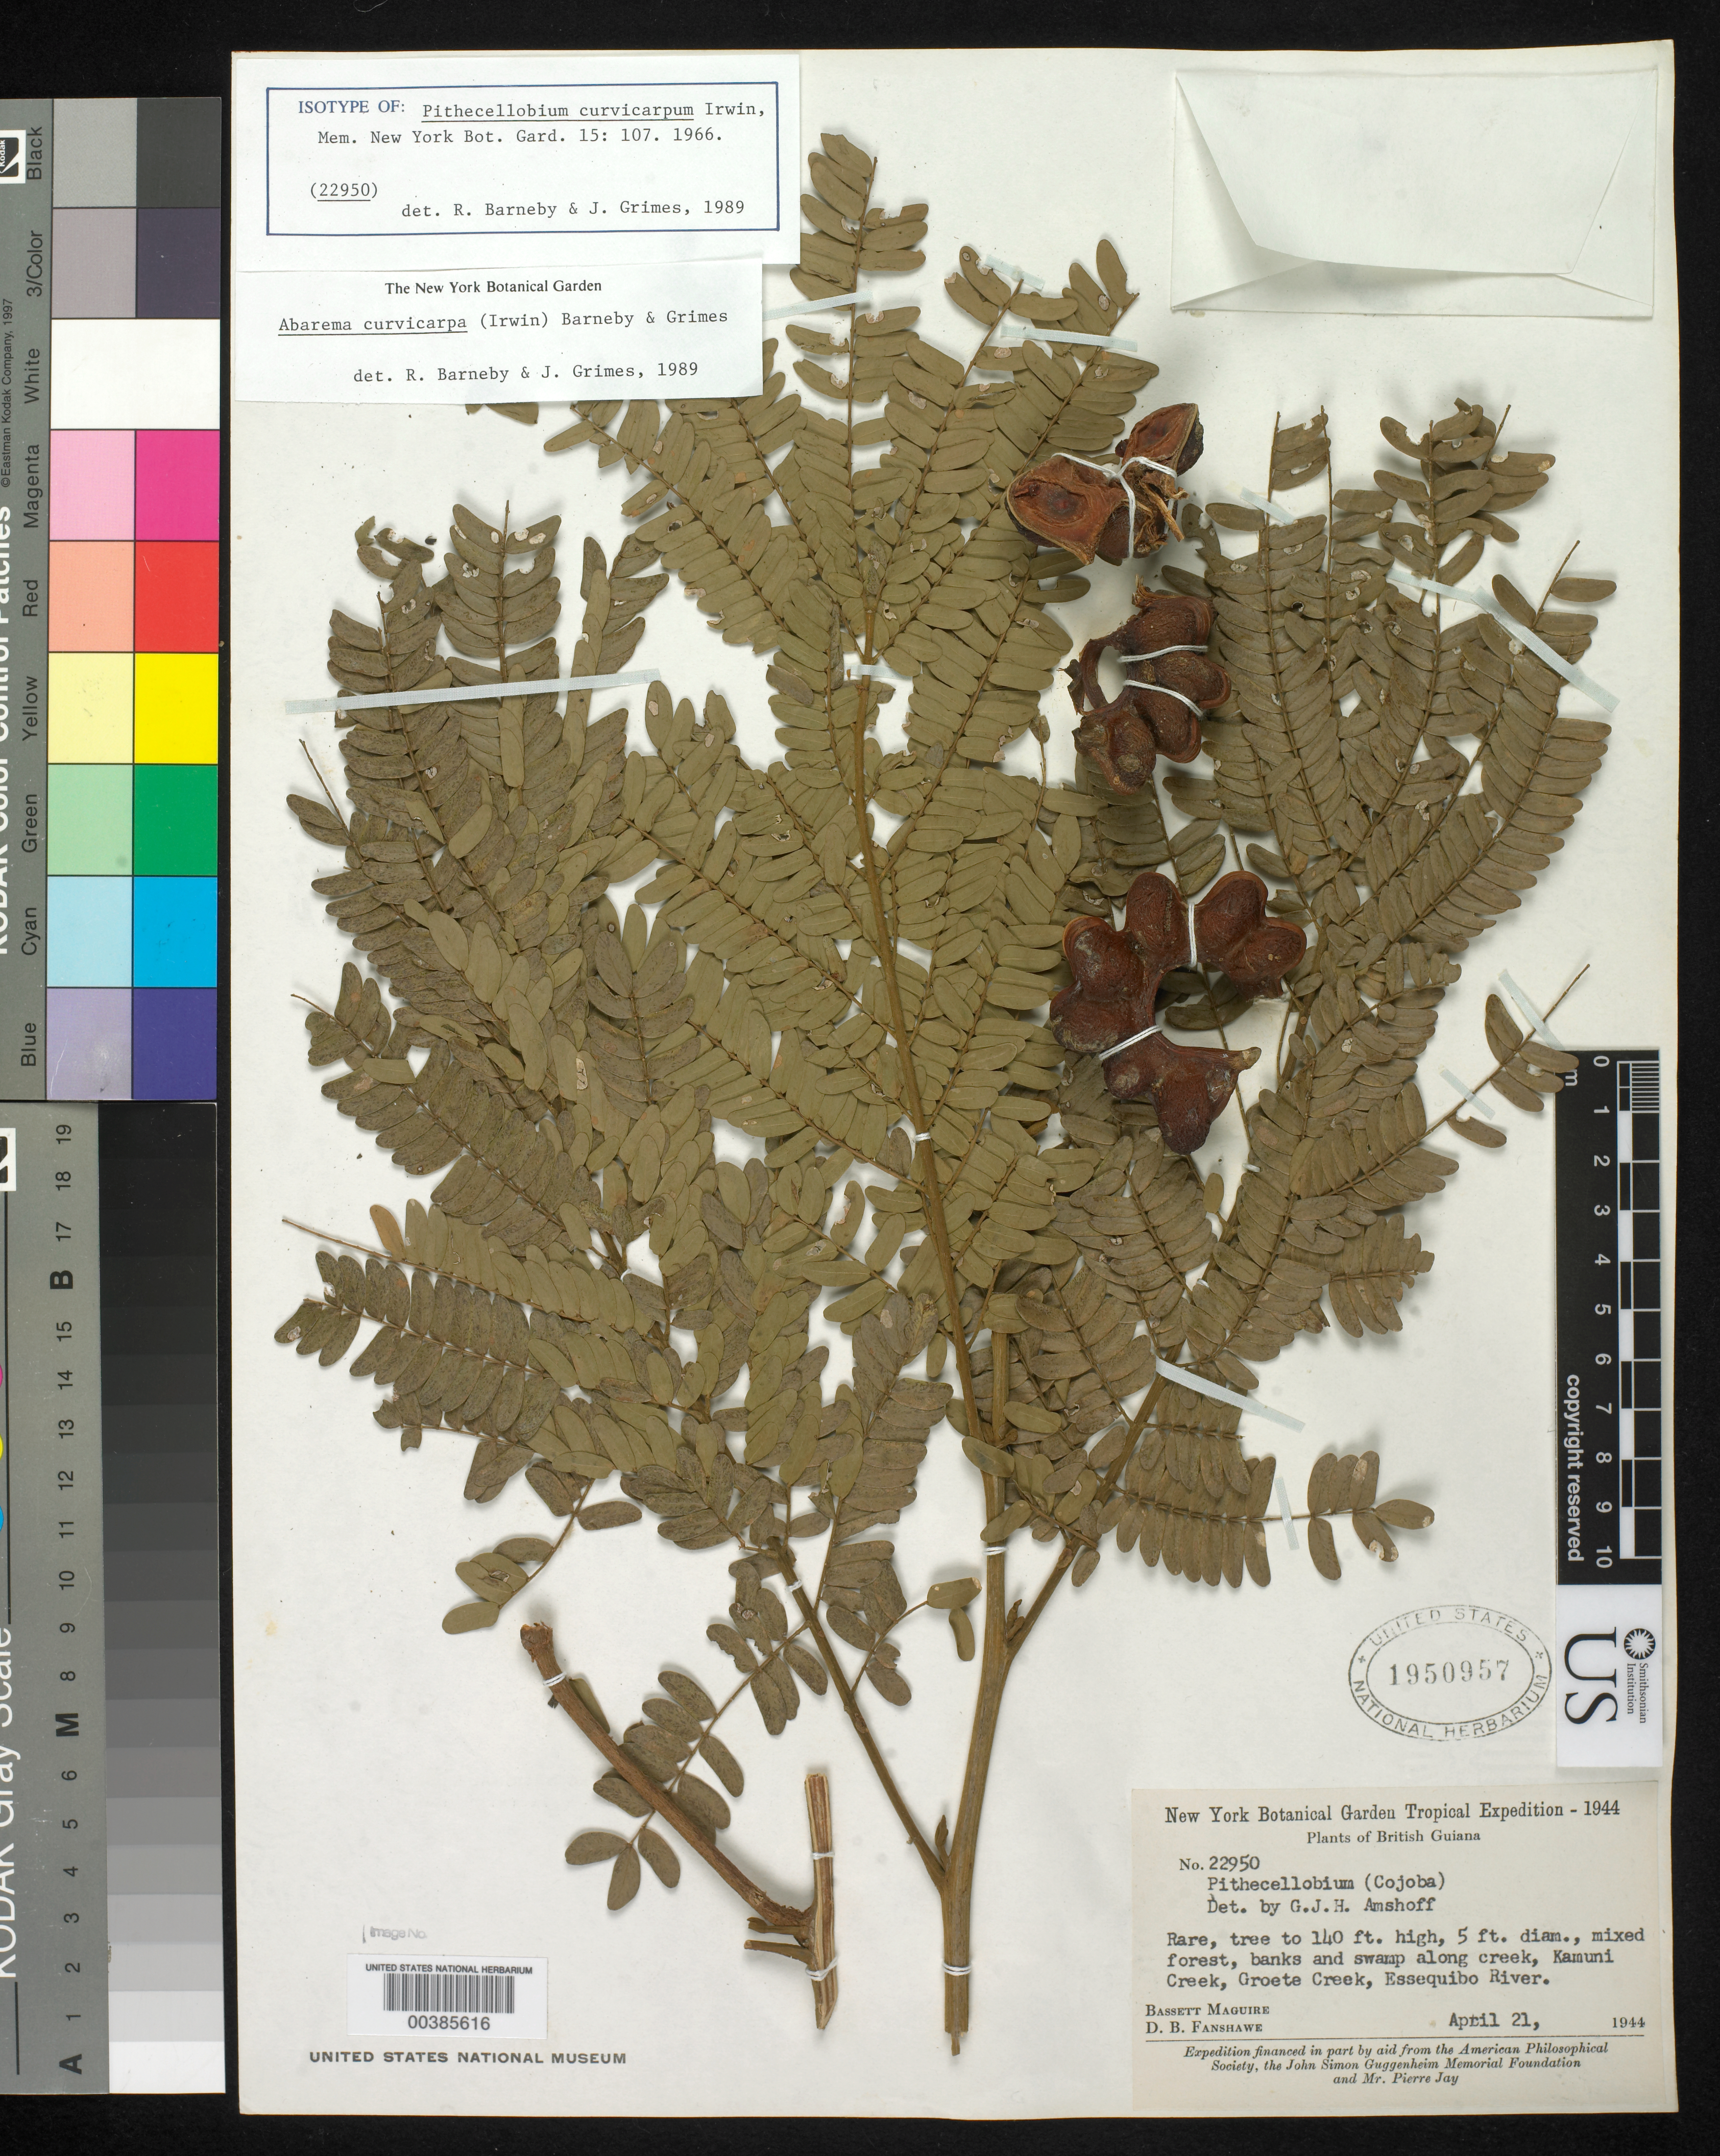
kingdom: Plantae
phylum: Tracheophyta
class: Magnoliopsida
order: Fabales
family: Fabaceae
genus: Pithecellobium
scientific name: Pithecellobium curvicarpum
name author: H.S. Irwin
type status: Isotype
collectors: B. Maguire & D. B. Fanshawe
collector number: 22950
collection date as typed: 21 Apr 1944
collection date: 1944-04-21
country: Guyana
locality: Kamuni Creek, Groete Creek, Essequibo River.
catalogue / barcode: US 1950957